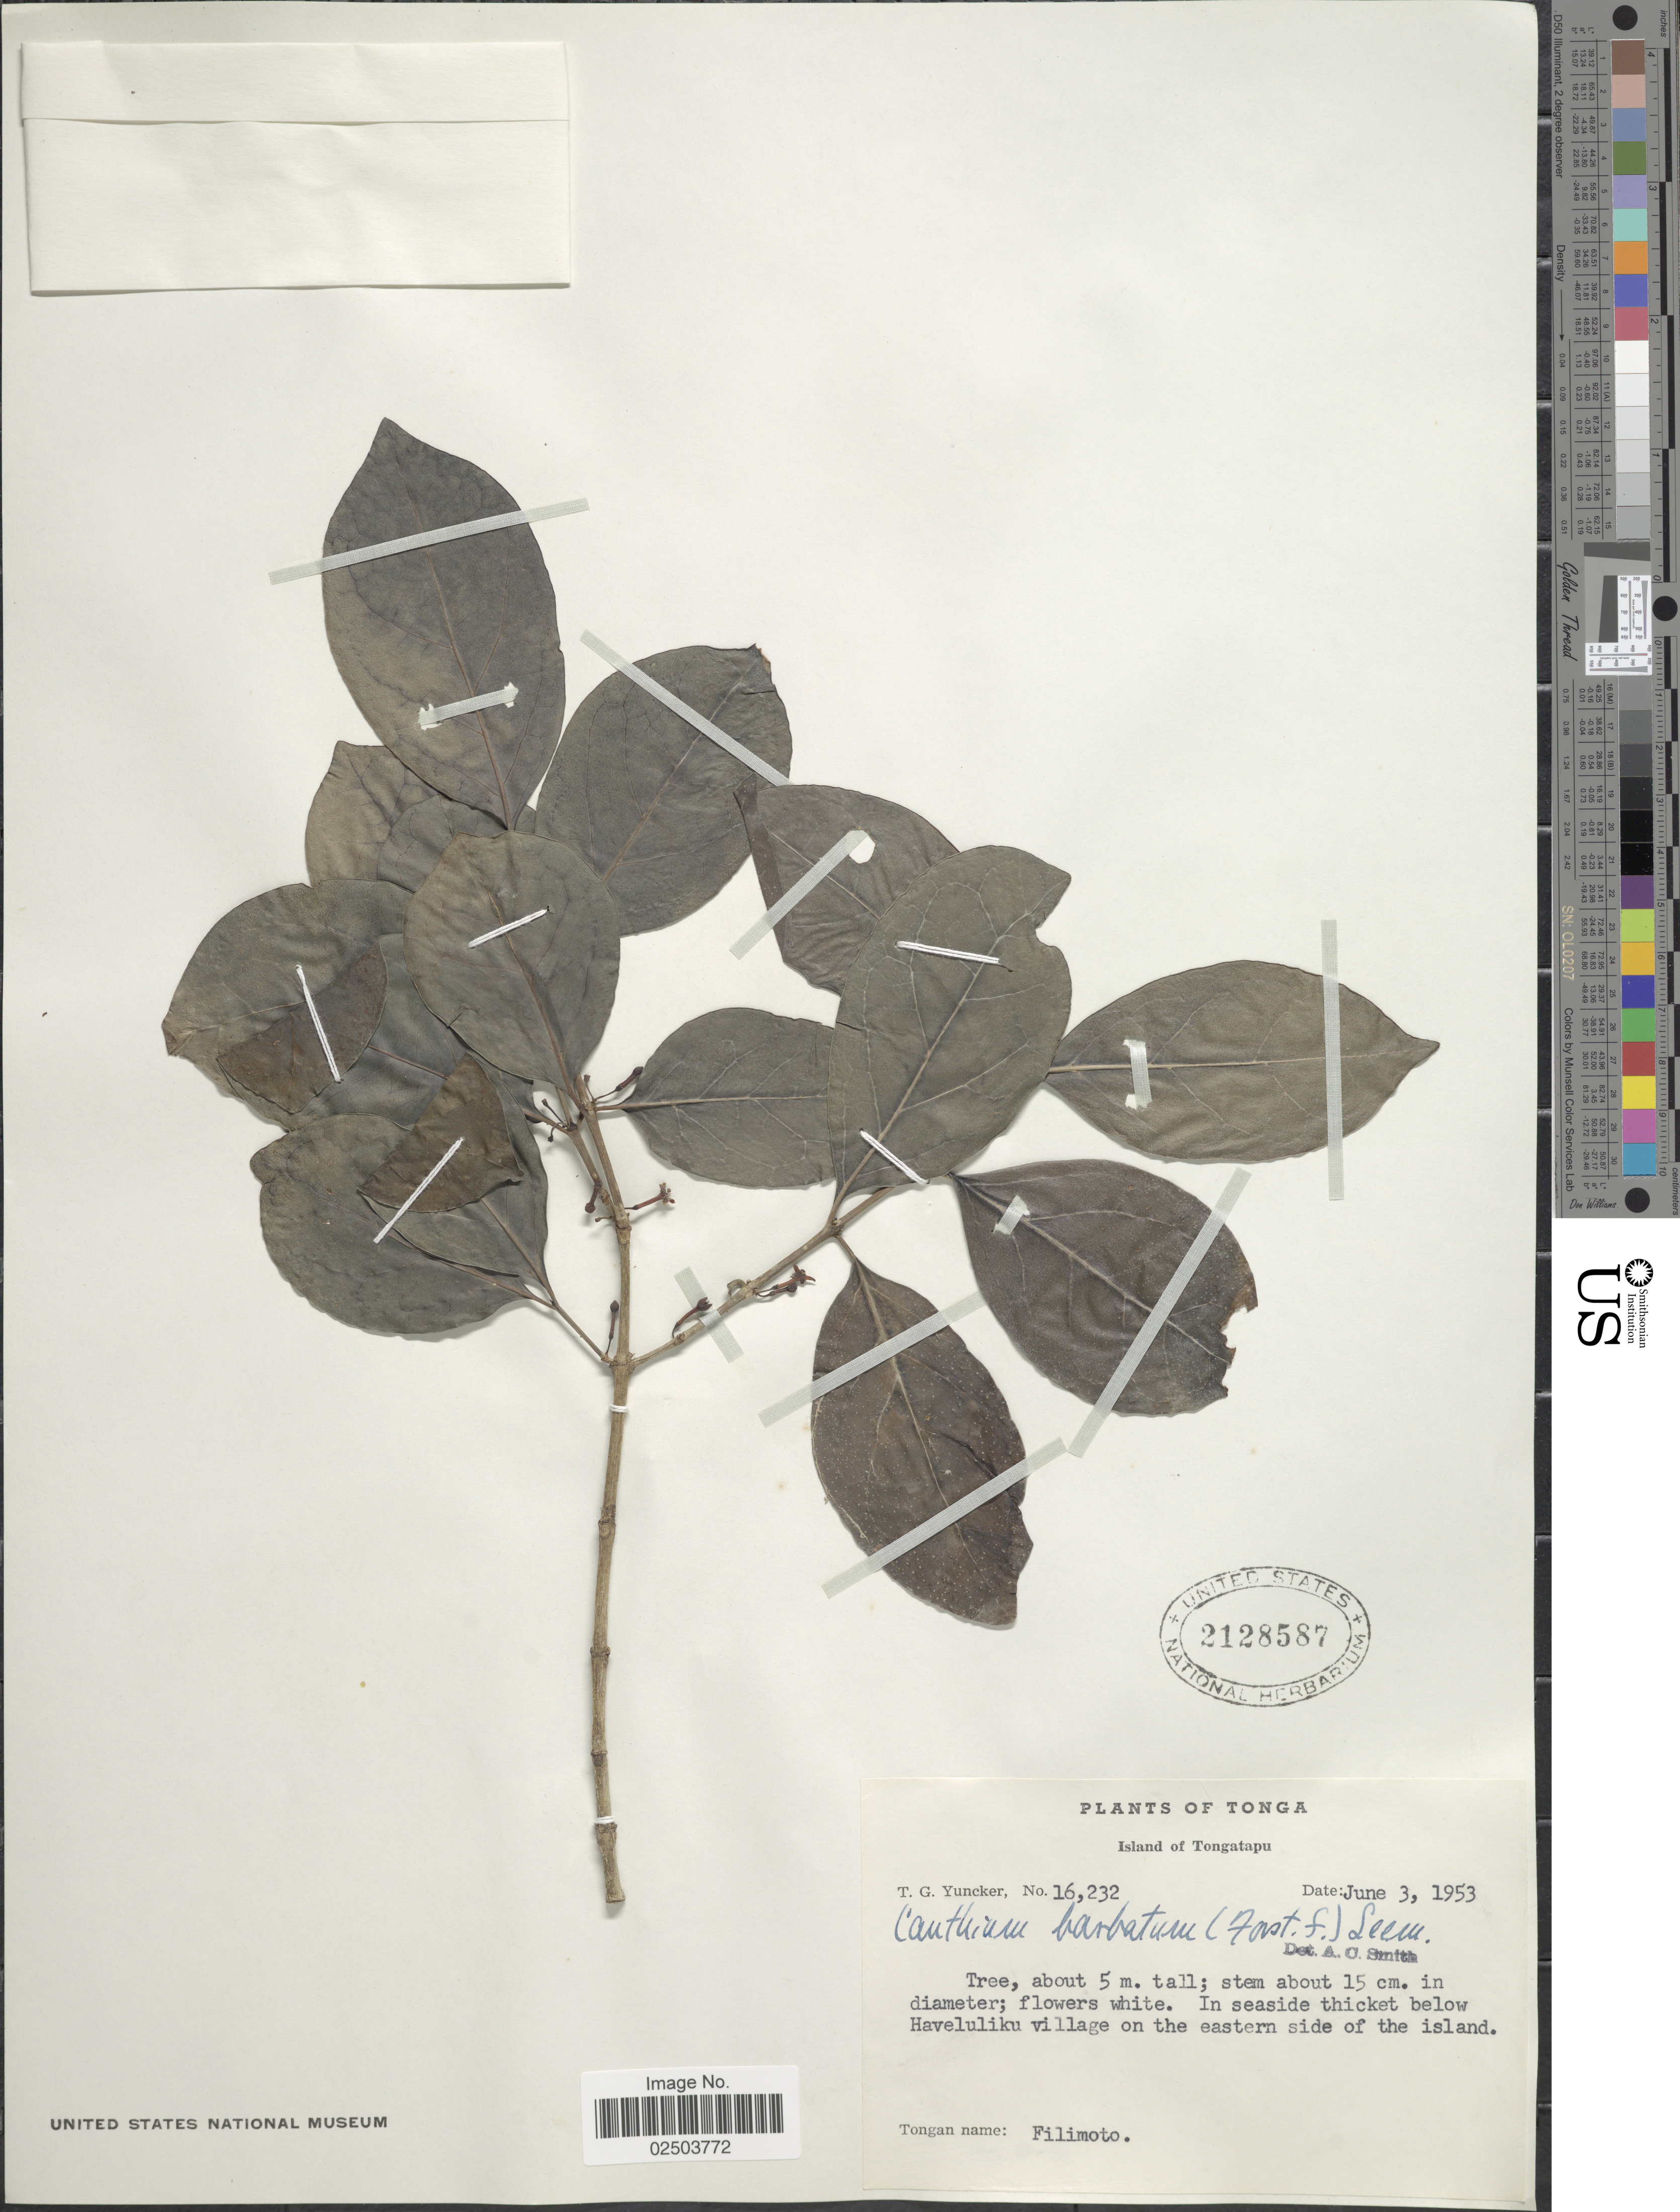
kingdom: Plantae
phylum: Tracheophyta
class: Magnoliopsida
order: Gentianales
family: Rubiaceae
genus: Canthium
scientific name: Canthium barbatum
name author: (G. Forst.) Seem.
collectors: T. G. Yuncker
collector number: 16232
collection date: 1953-06-03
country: Tonga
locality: Island of Tongatapu. In seaside thicket below Haveluliku on the eastern side of the island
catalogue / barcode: US 2128587